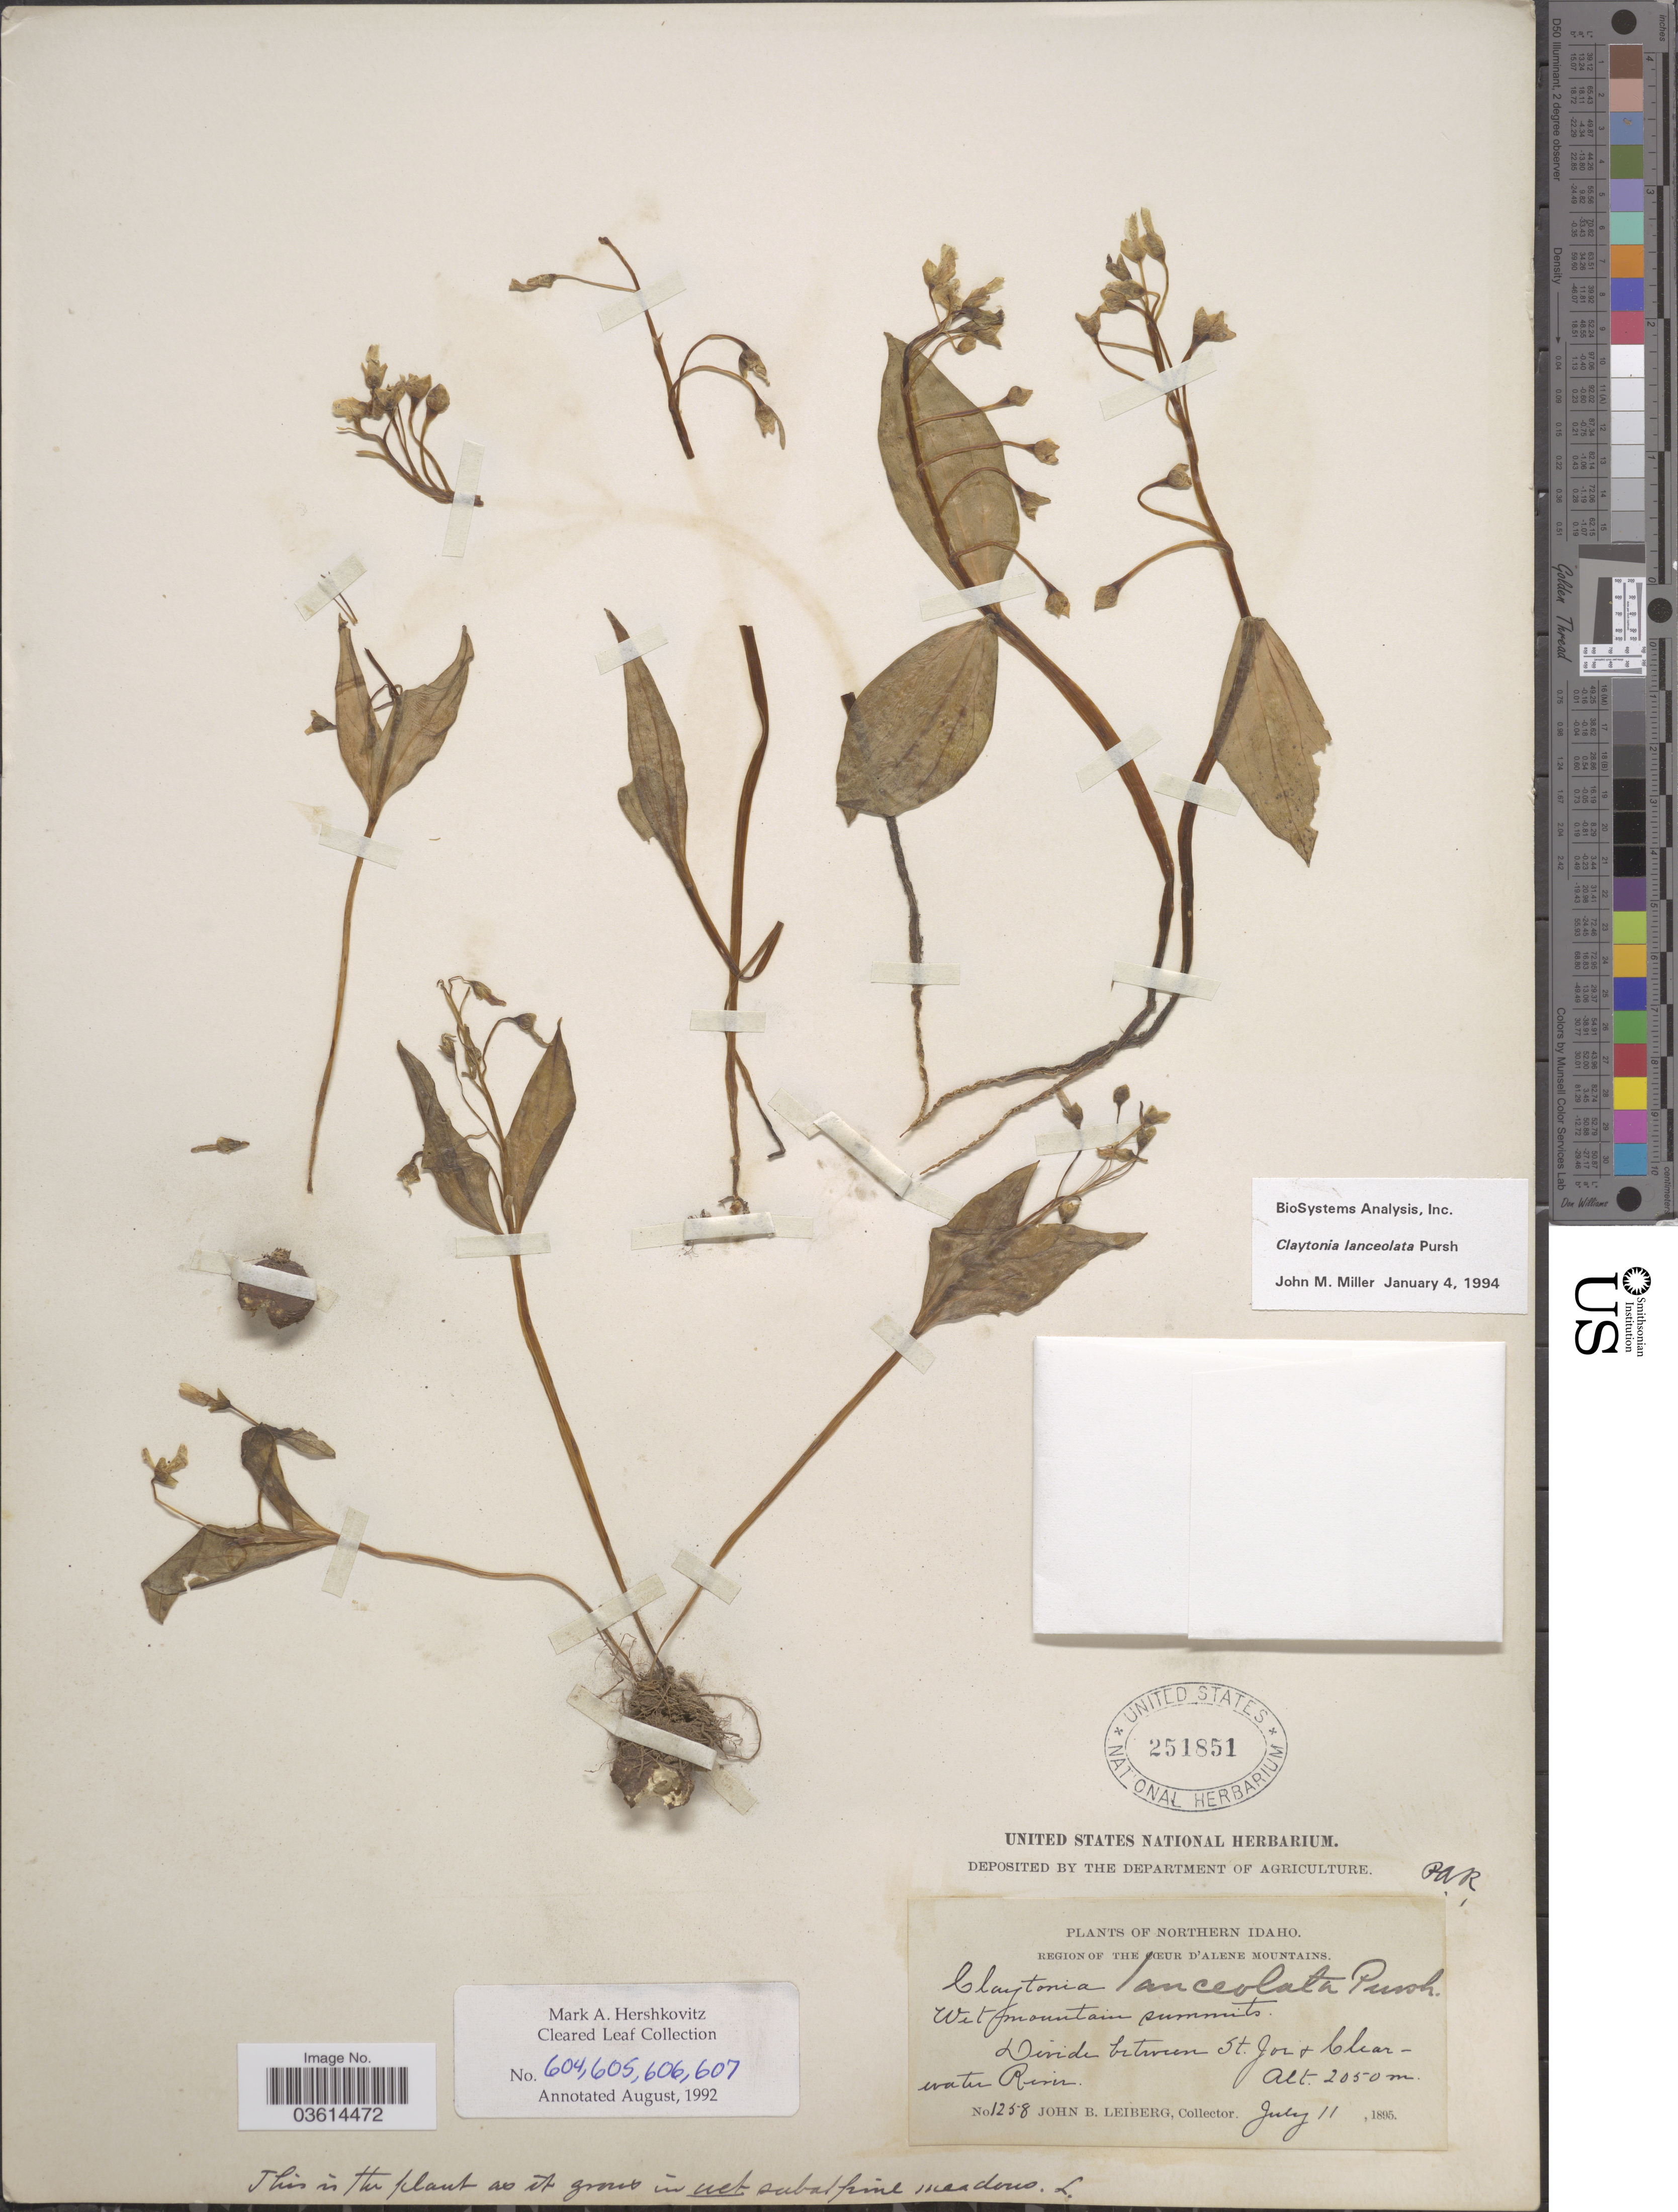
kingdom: Plantae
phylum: Tracheophyta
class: Magnoliopsida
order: Caryophyllales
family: Montiaceae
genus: Claytonia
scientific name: Claytonia lanceolata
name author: Pursh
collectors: J. B. Leiberg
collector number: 1258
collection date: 1895-07-11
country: United States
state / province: Idaho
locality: Northern Idaho. Divide between St. Joe & Clearwater River.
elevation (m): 2050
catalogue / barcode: US 251851